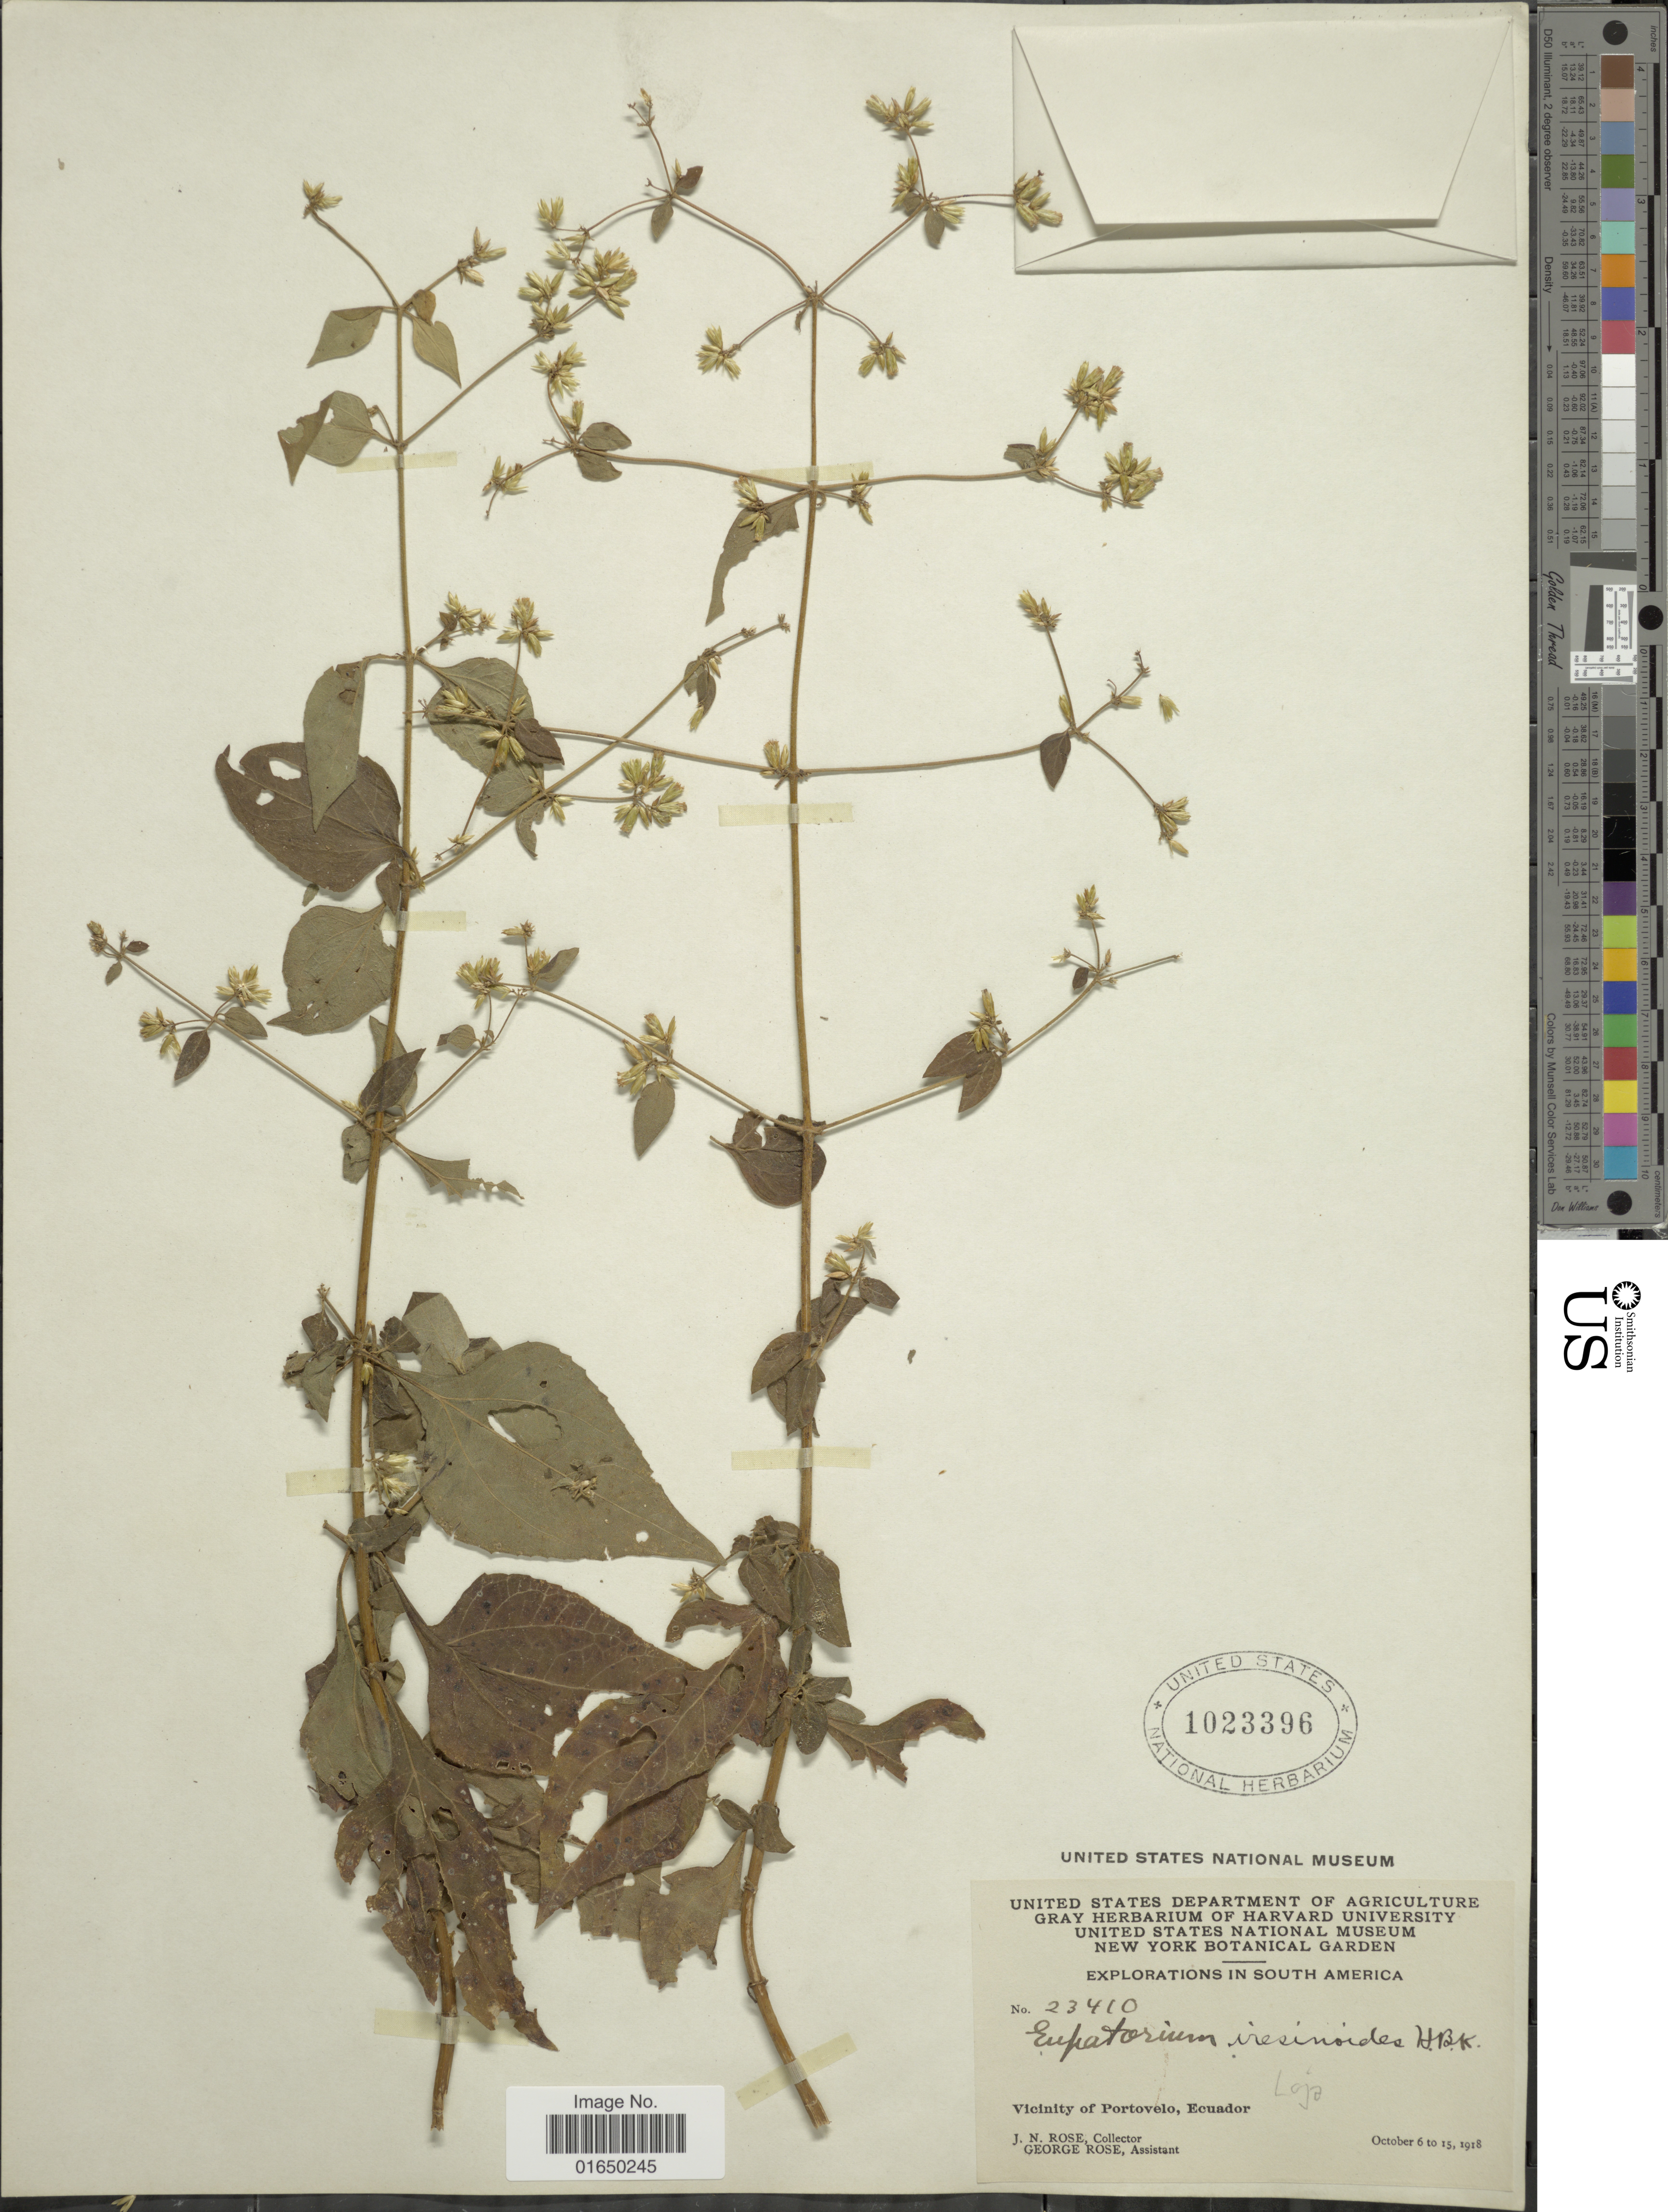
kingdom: Plantae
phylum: Tracheophyta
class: Magnoliopsida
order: Asterales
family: Asteraceae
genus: Condylidium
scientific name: Condylidium iresinoides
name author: (Kunth) R.M. King & H. Rob.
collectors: J. N. Rose & G. Rose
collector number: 23410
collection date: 1918-10-06/1918-10-15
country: Ecuador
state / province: Loja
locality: Vicinity of Portovelo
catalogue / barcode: US 1023396